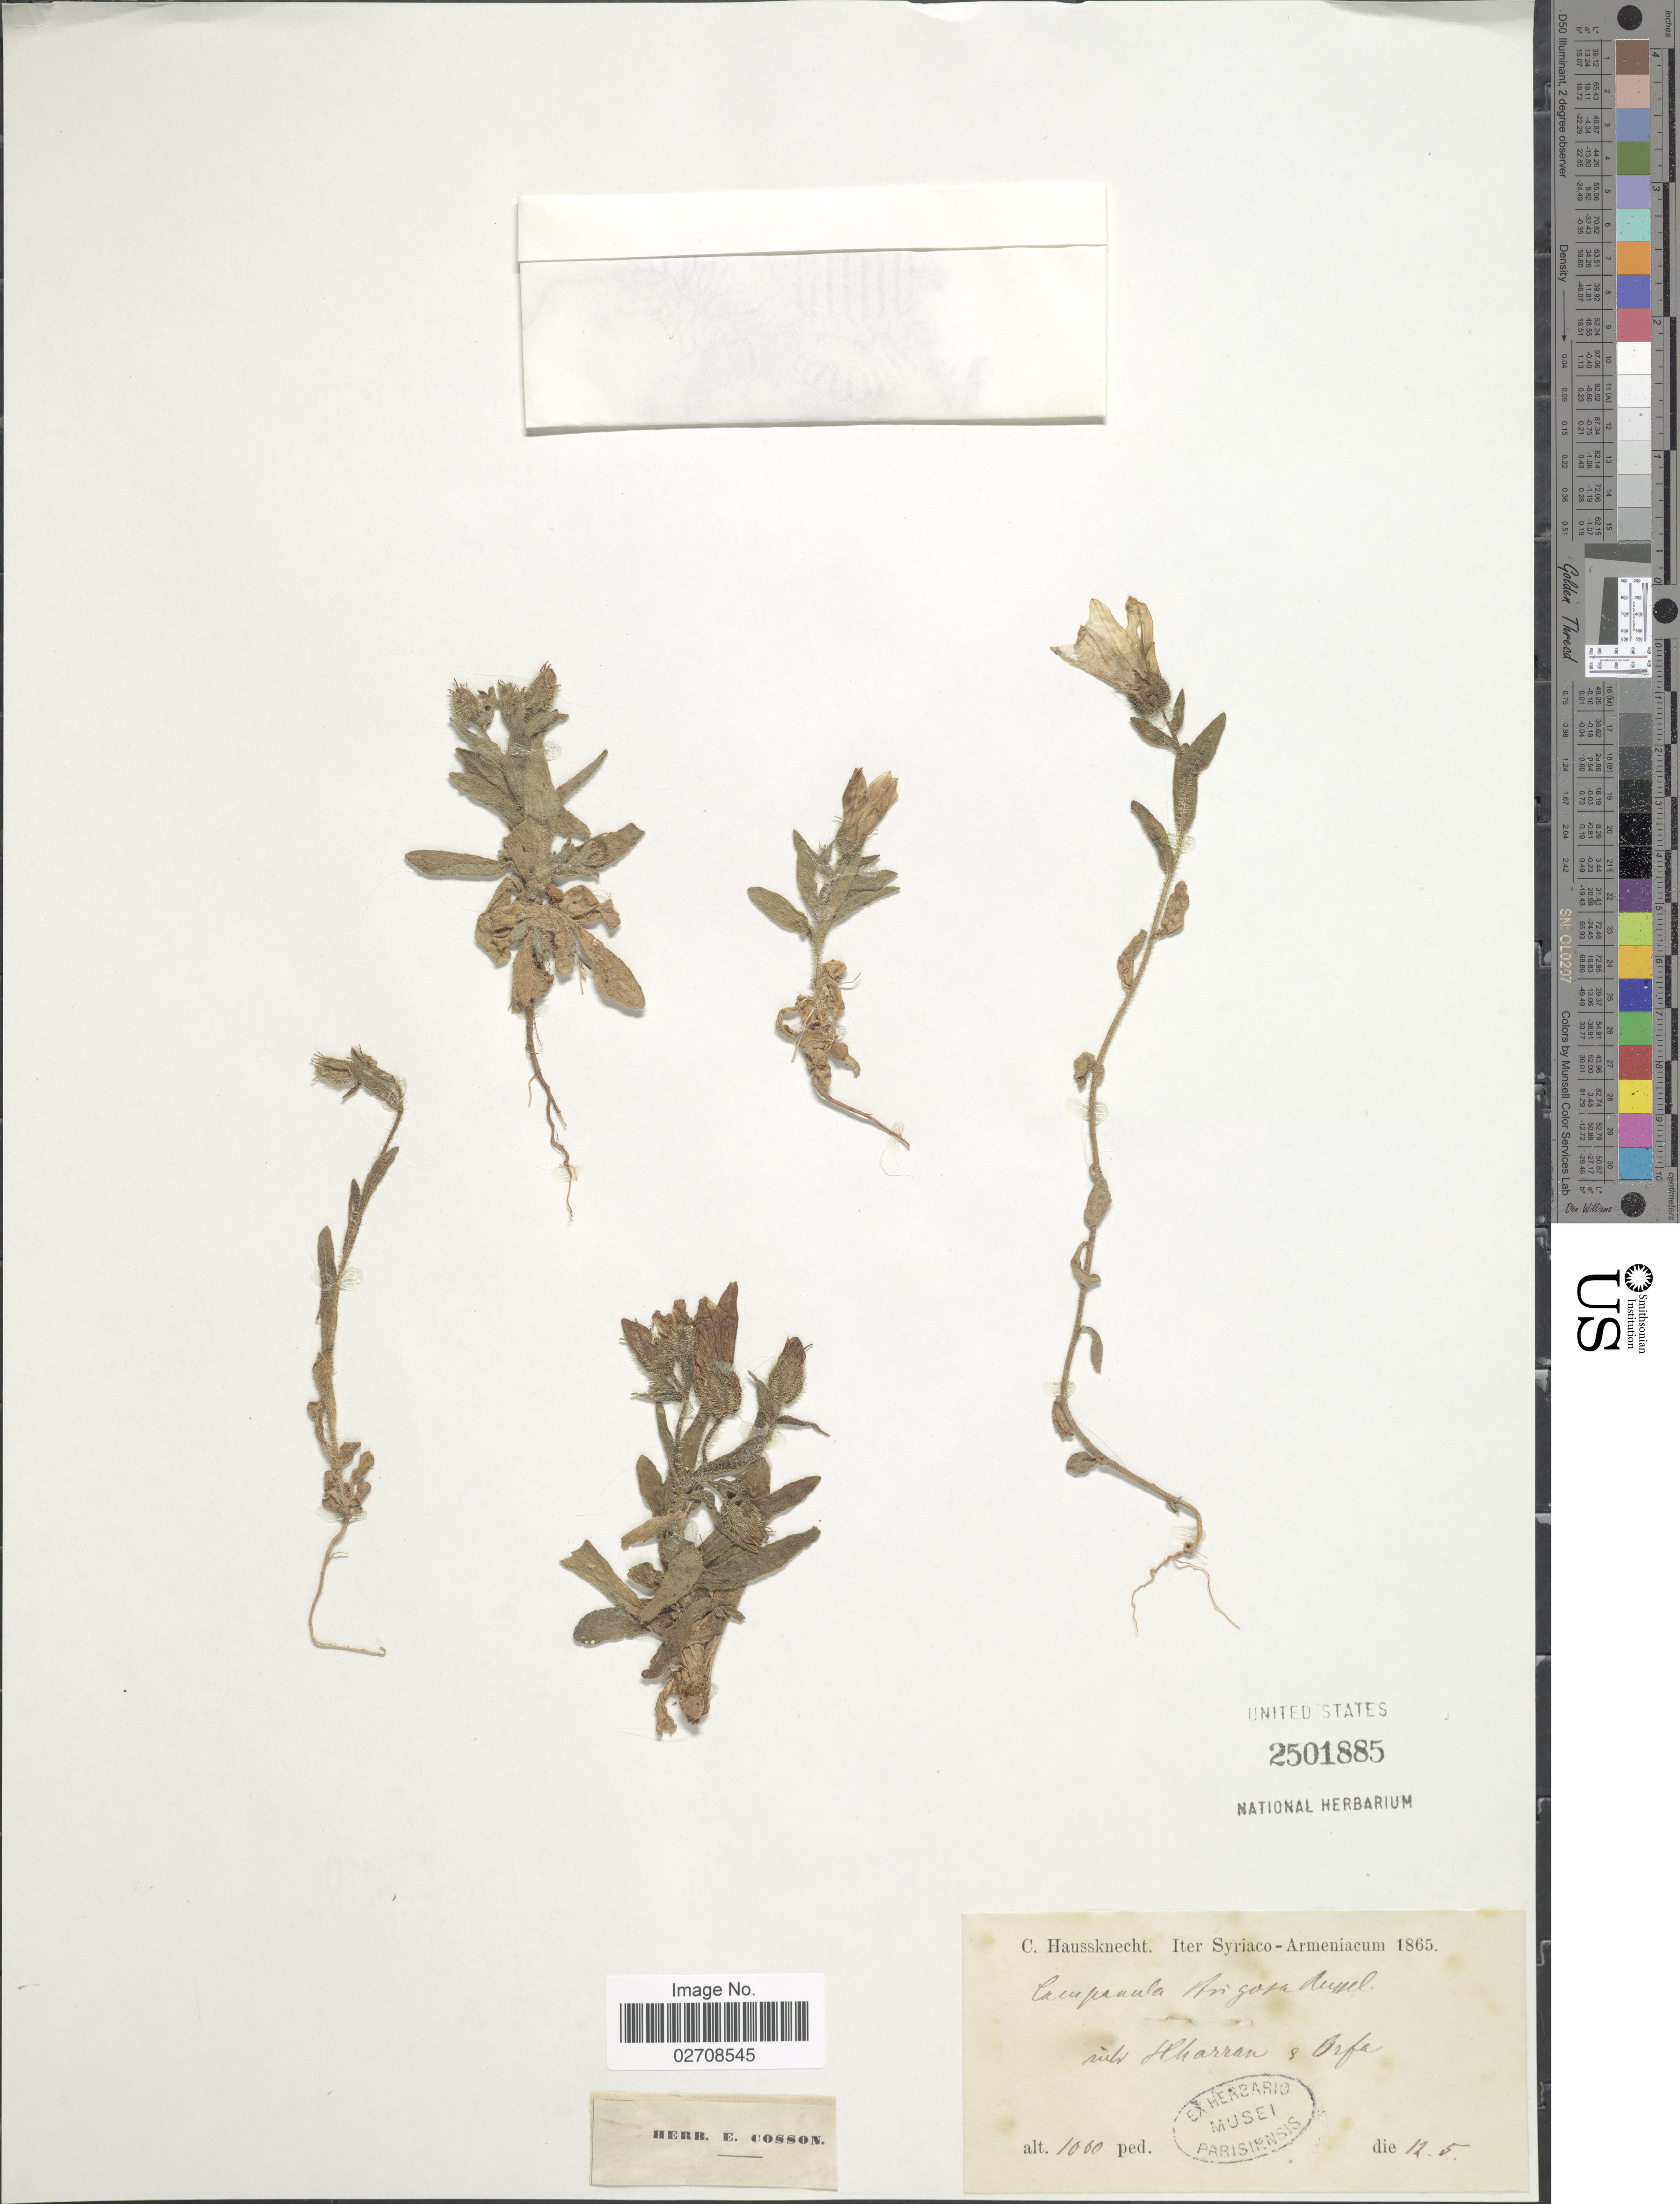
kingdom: Plantae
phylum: Tracheophyta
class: Magnoliopsida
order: Asterales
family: Campanulaceae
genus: Campanula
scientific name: Campanula strigosa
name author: Banks & Sol.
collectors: C. Haussknecht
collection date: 1865-05-12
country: Turkmenistan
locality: Iter Syriaco-Armeniacum, silv. Harran & Orfa [interpreted]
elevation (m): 305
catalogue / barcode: US 2501885